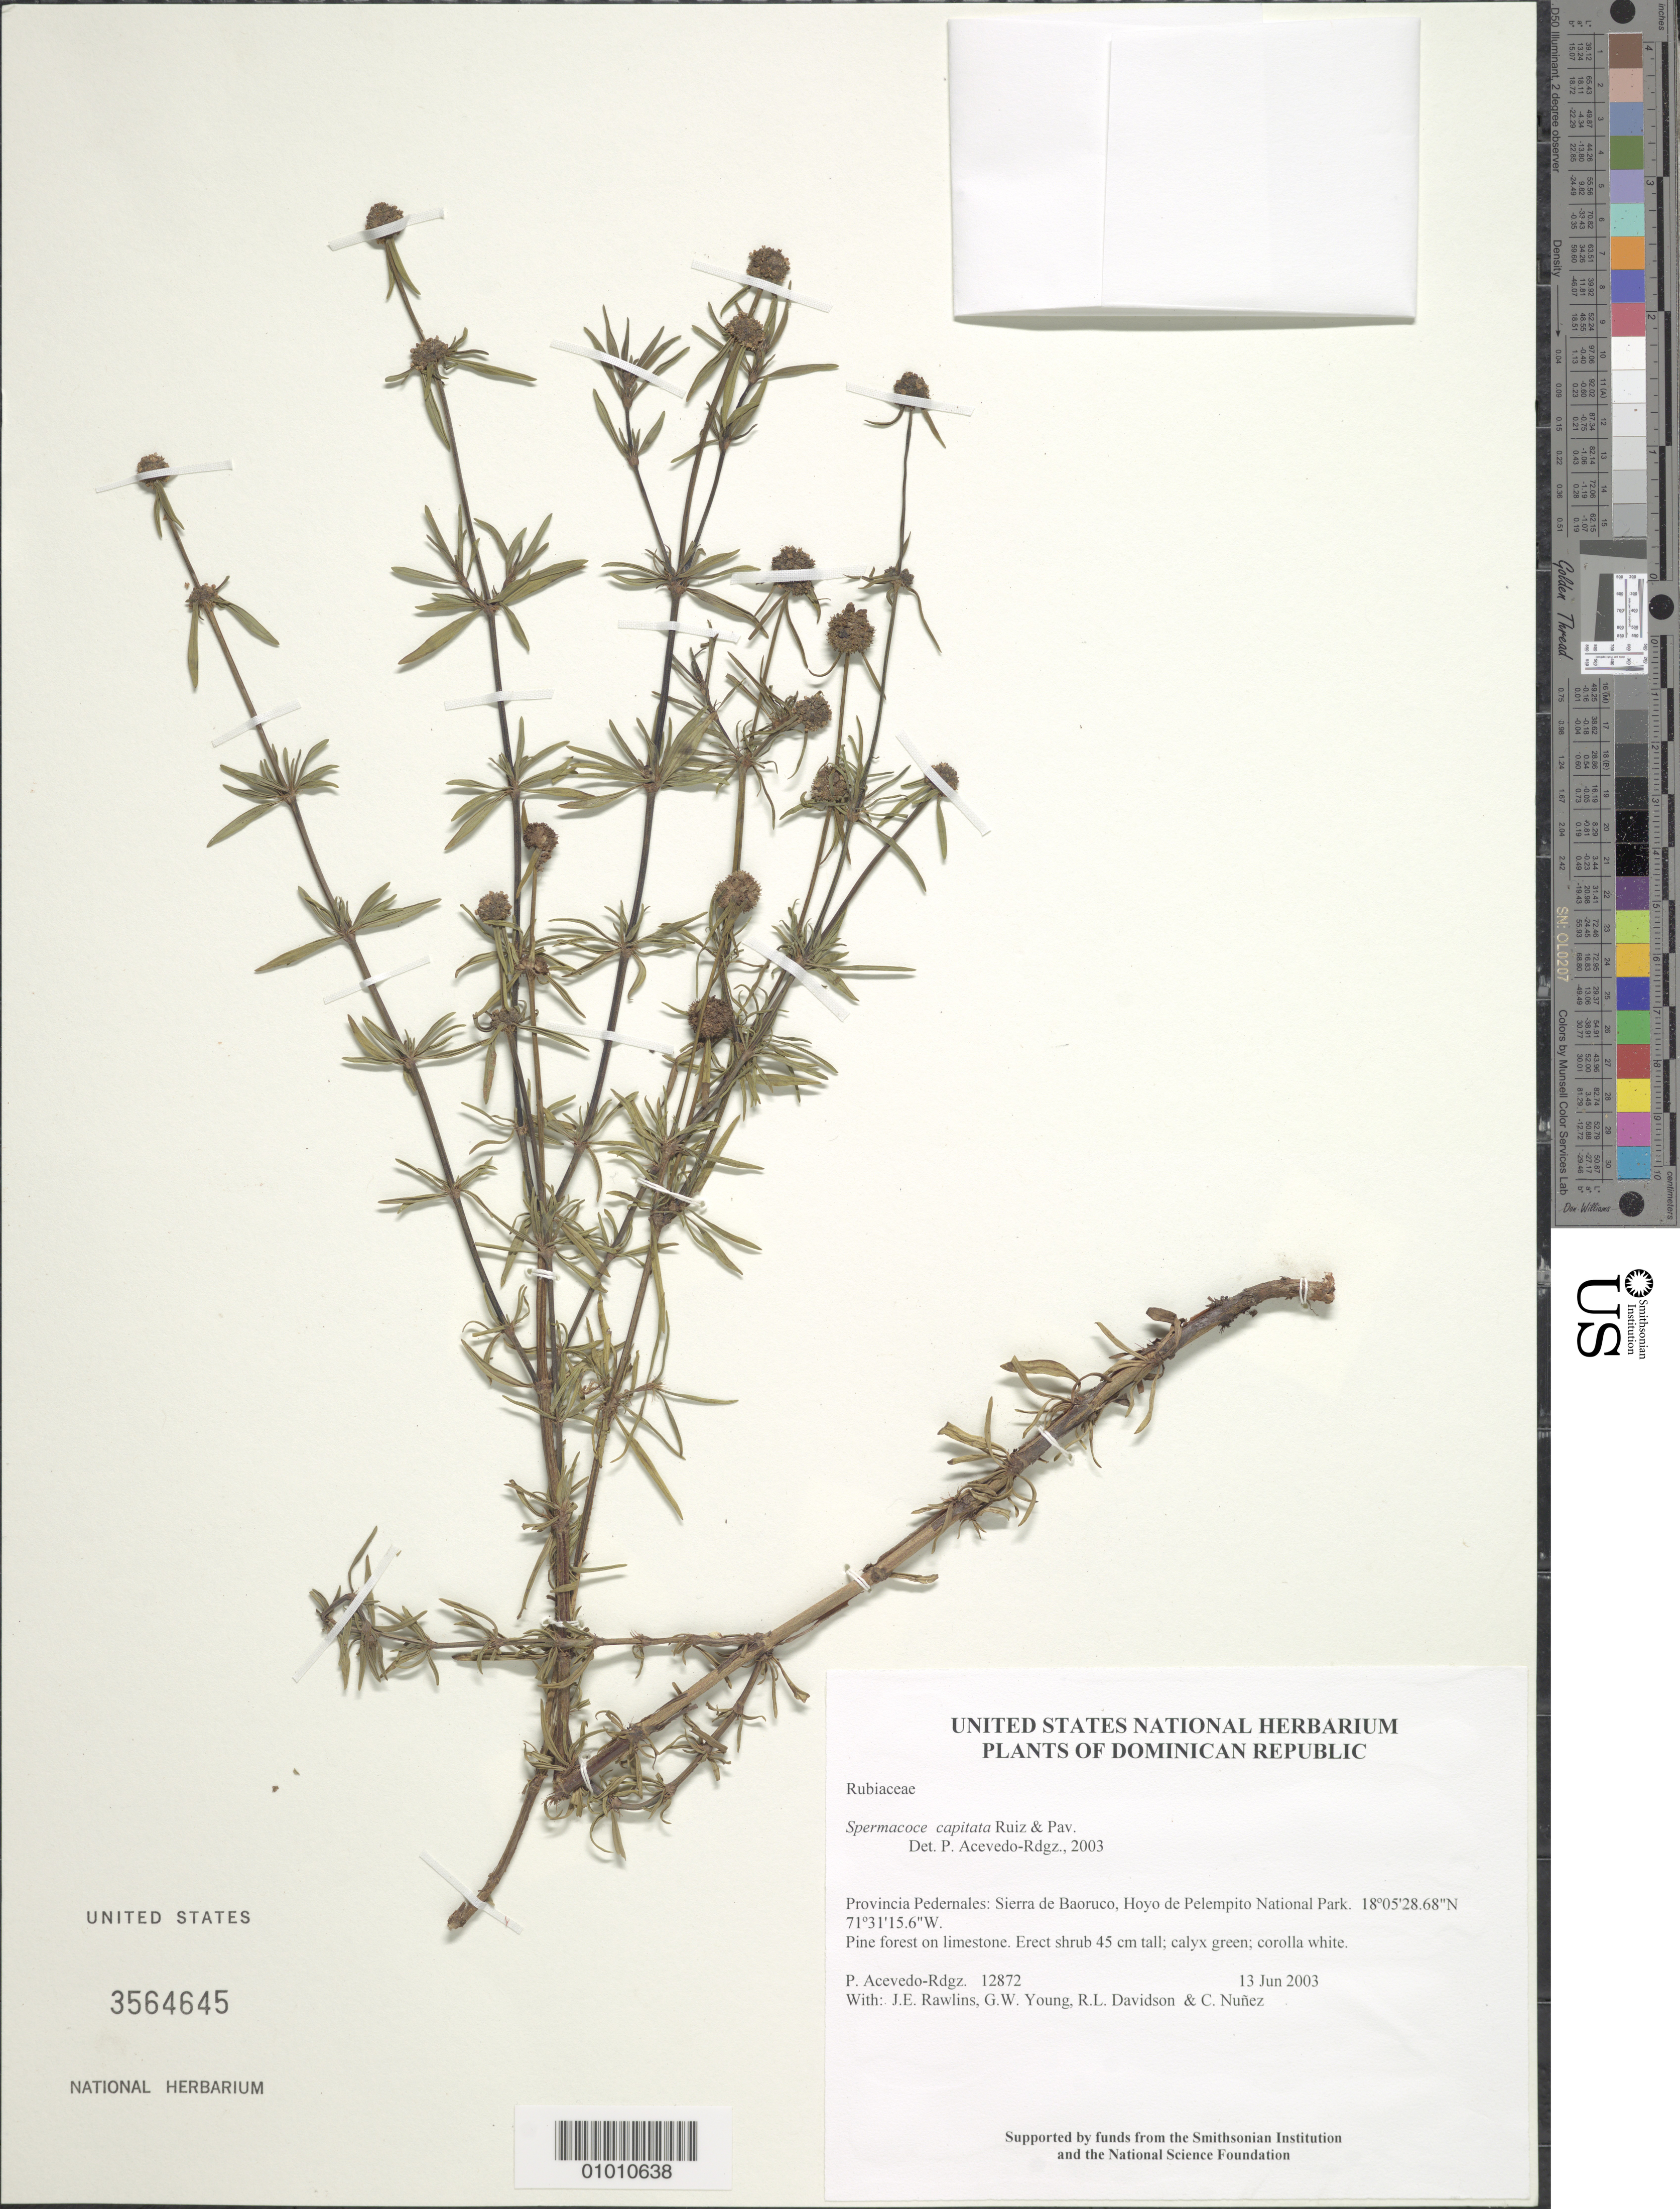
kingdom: Plantae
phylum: Tracheophyta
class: Magnoliopsida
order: Gentianales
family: Rubiaceae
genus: Spermacoce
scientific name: Spermacoce capitata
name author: Ruiz & Pav.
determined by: Acevedo-Rodríguez, P., (BOT), Smithsonian Institution - National Museum of Natural History (UNITED STATES)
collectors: P. Acevedo-Rodr., J. Rawlins, G. Young, R. Davidson & C. Nunez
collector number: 12872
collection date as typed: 13 Jun 2003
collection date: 2003-06-13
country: Dominican Republic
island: Hispaniola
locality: Provincia Pedernales: Sierra de Baoruco, Hoyo de Pelempito National Park.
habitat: Pine forest on limestone.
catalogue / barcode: US 3564645